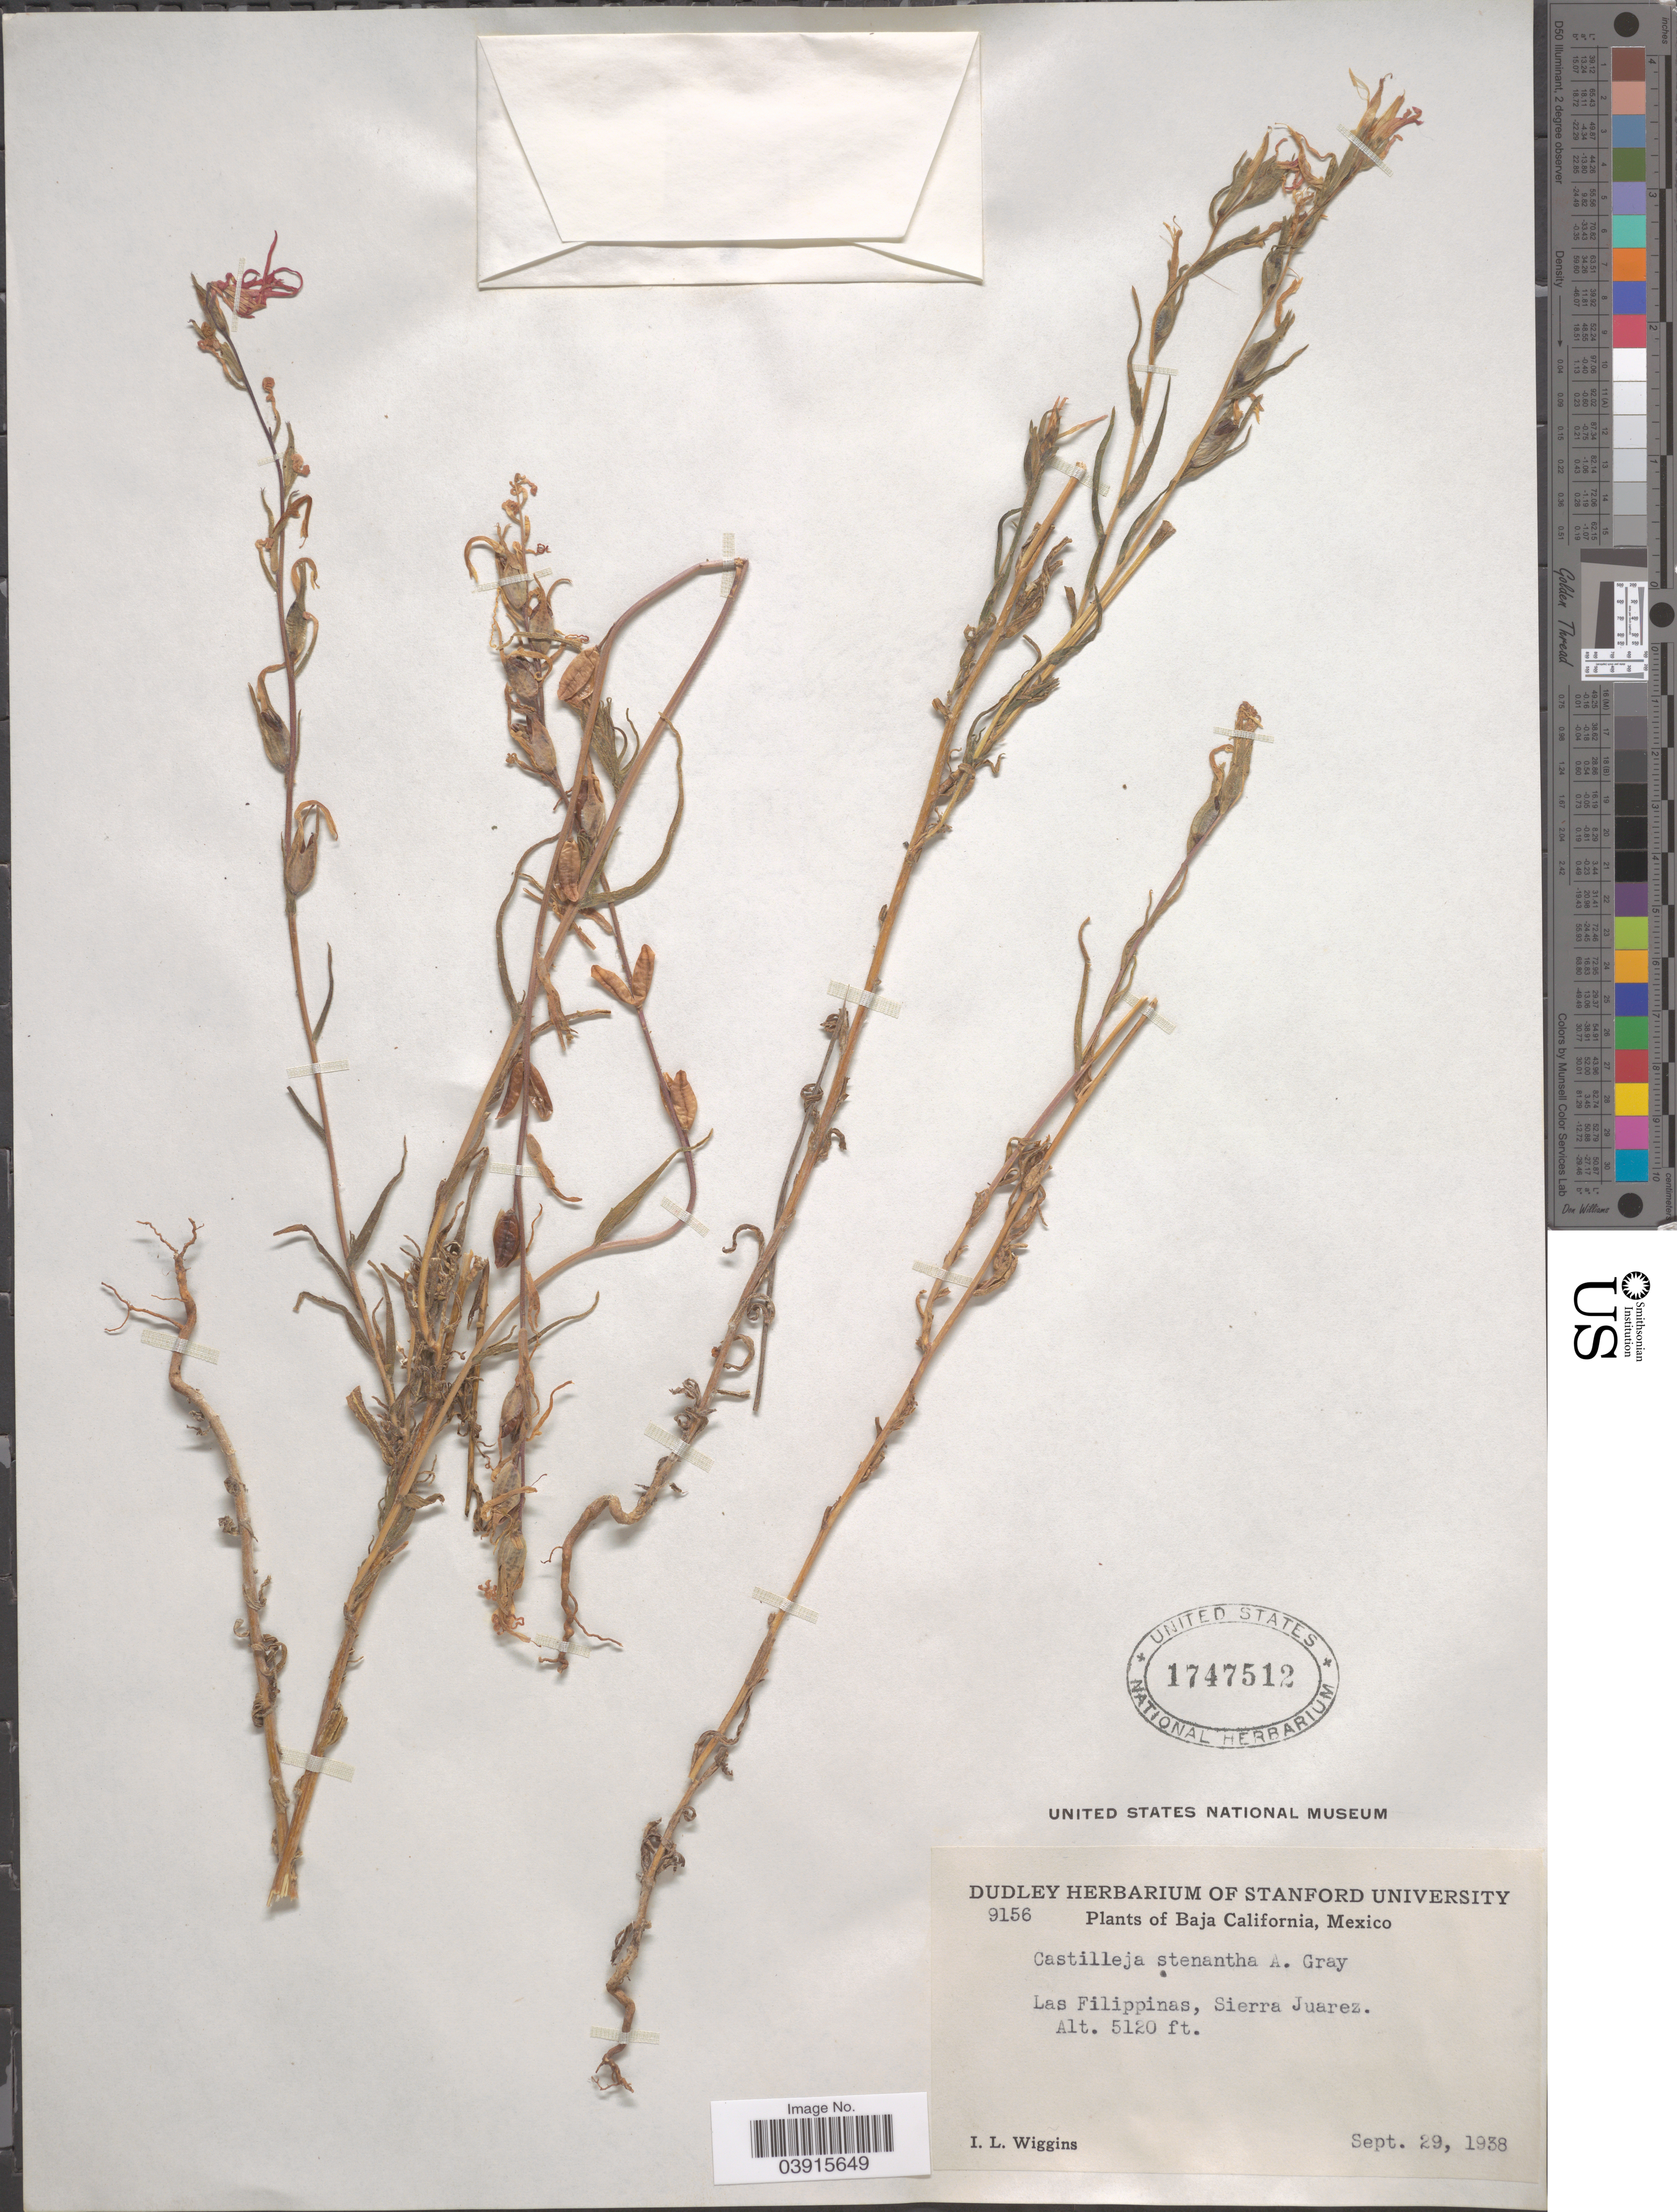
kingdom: Plantae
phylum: Tracheophyta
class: Magnoliopsida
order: Lamiales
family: Orobanchaceae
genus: Castilleja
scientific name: Castilleja stenantha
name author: A. Gray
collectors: I. L. Wiggins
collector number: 9156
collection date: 1938-09-29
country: Mexico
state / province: Baja California Norte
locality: Las Filippinas, Sierra Juarez.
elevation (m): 1561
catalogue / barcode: US 1747512